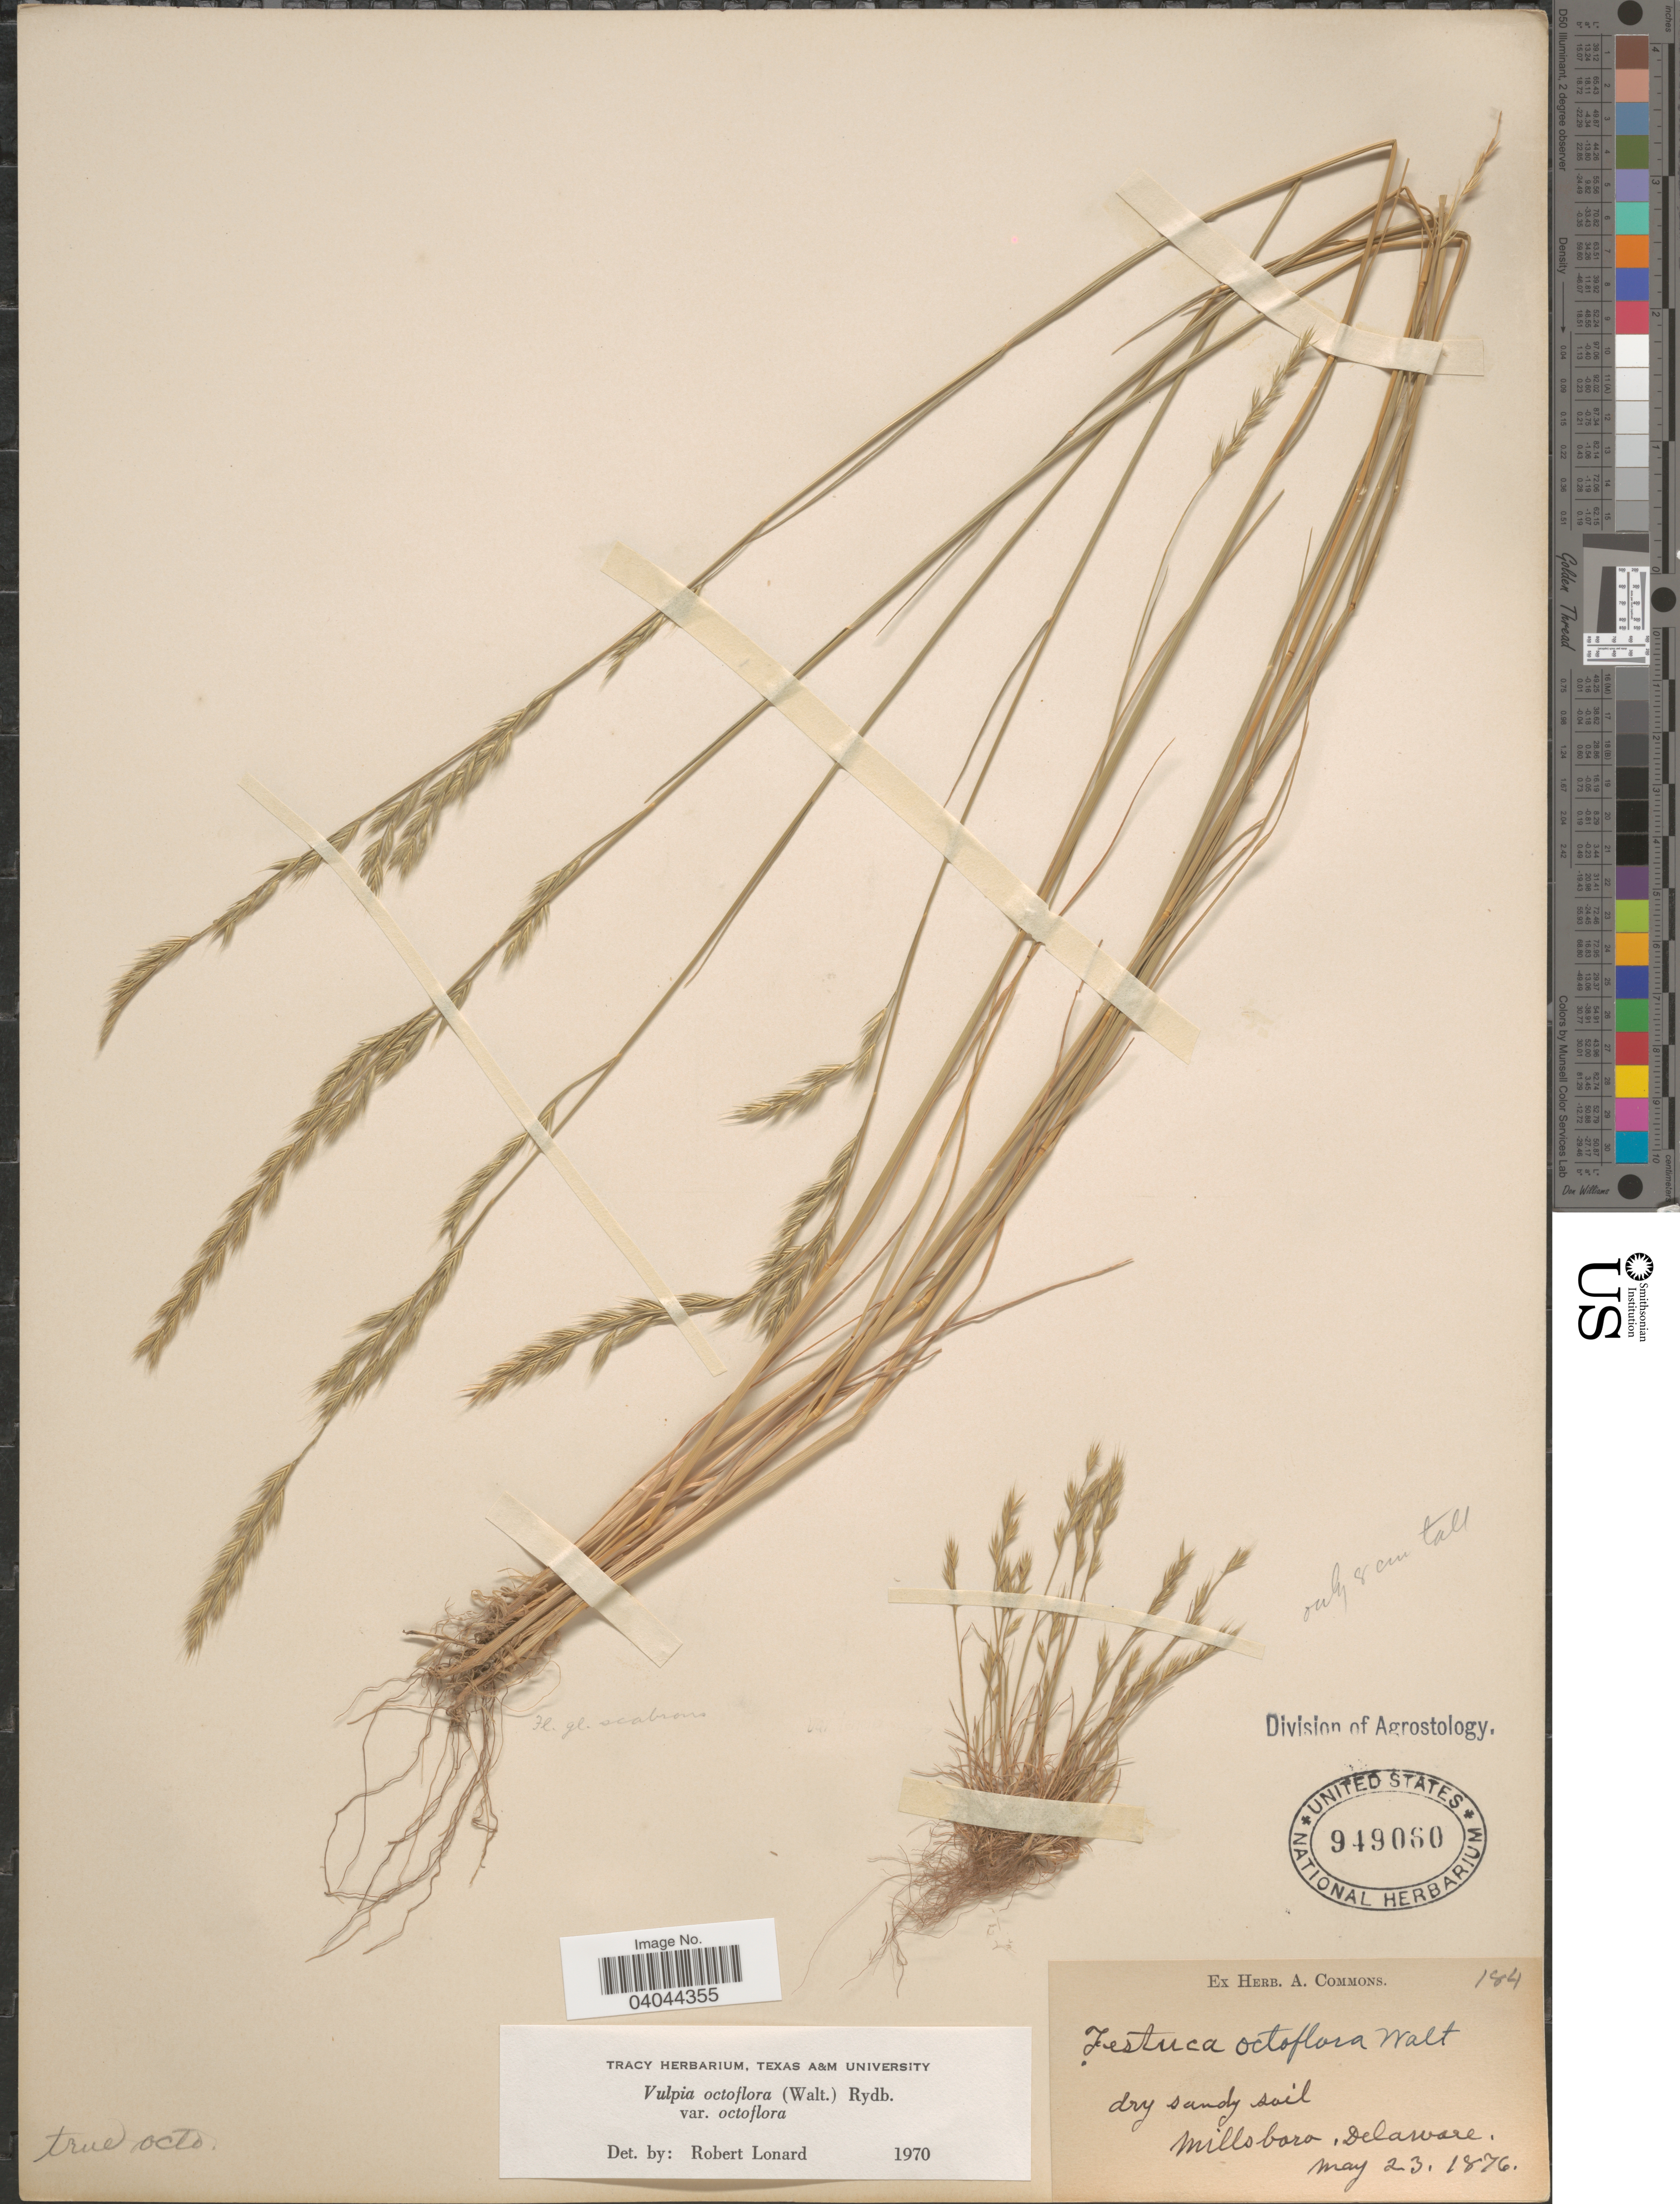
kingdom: Plantae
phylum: Tracheophyta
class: Liliopsida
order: Poales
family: Poaceae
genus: Festuca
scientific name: Festuca octoflora var. octoflora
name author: Walter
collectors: ex herb. A. Commons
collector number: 184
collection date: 1876-05-23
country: United States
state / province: Delaware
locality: Millsboro.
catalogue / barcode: US 949060